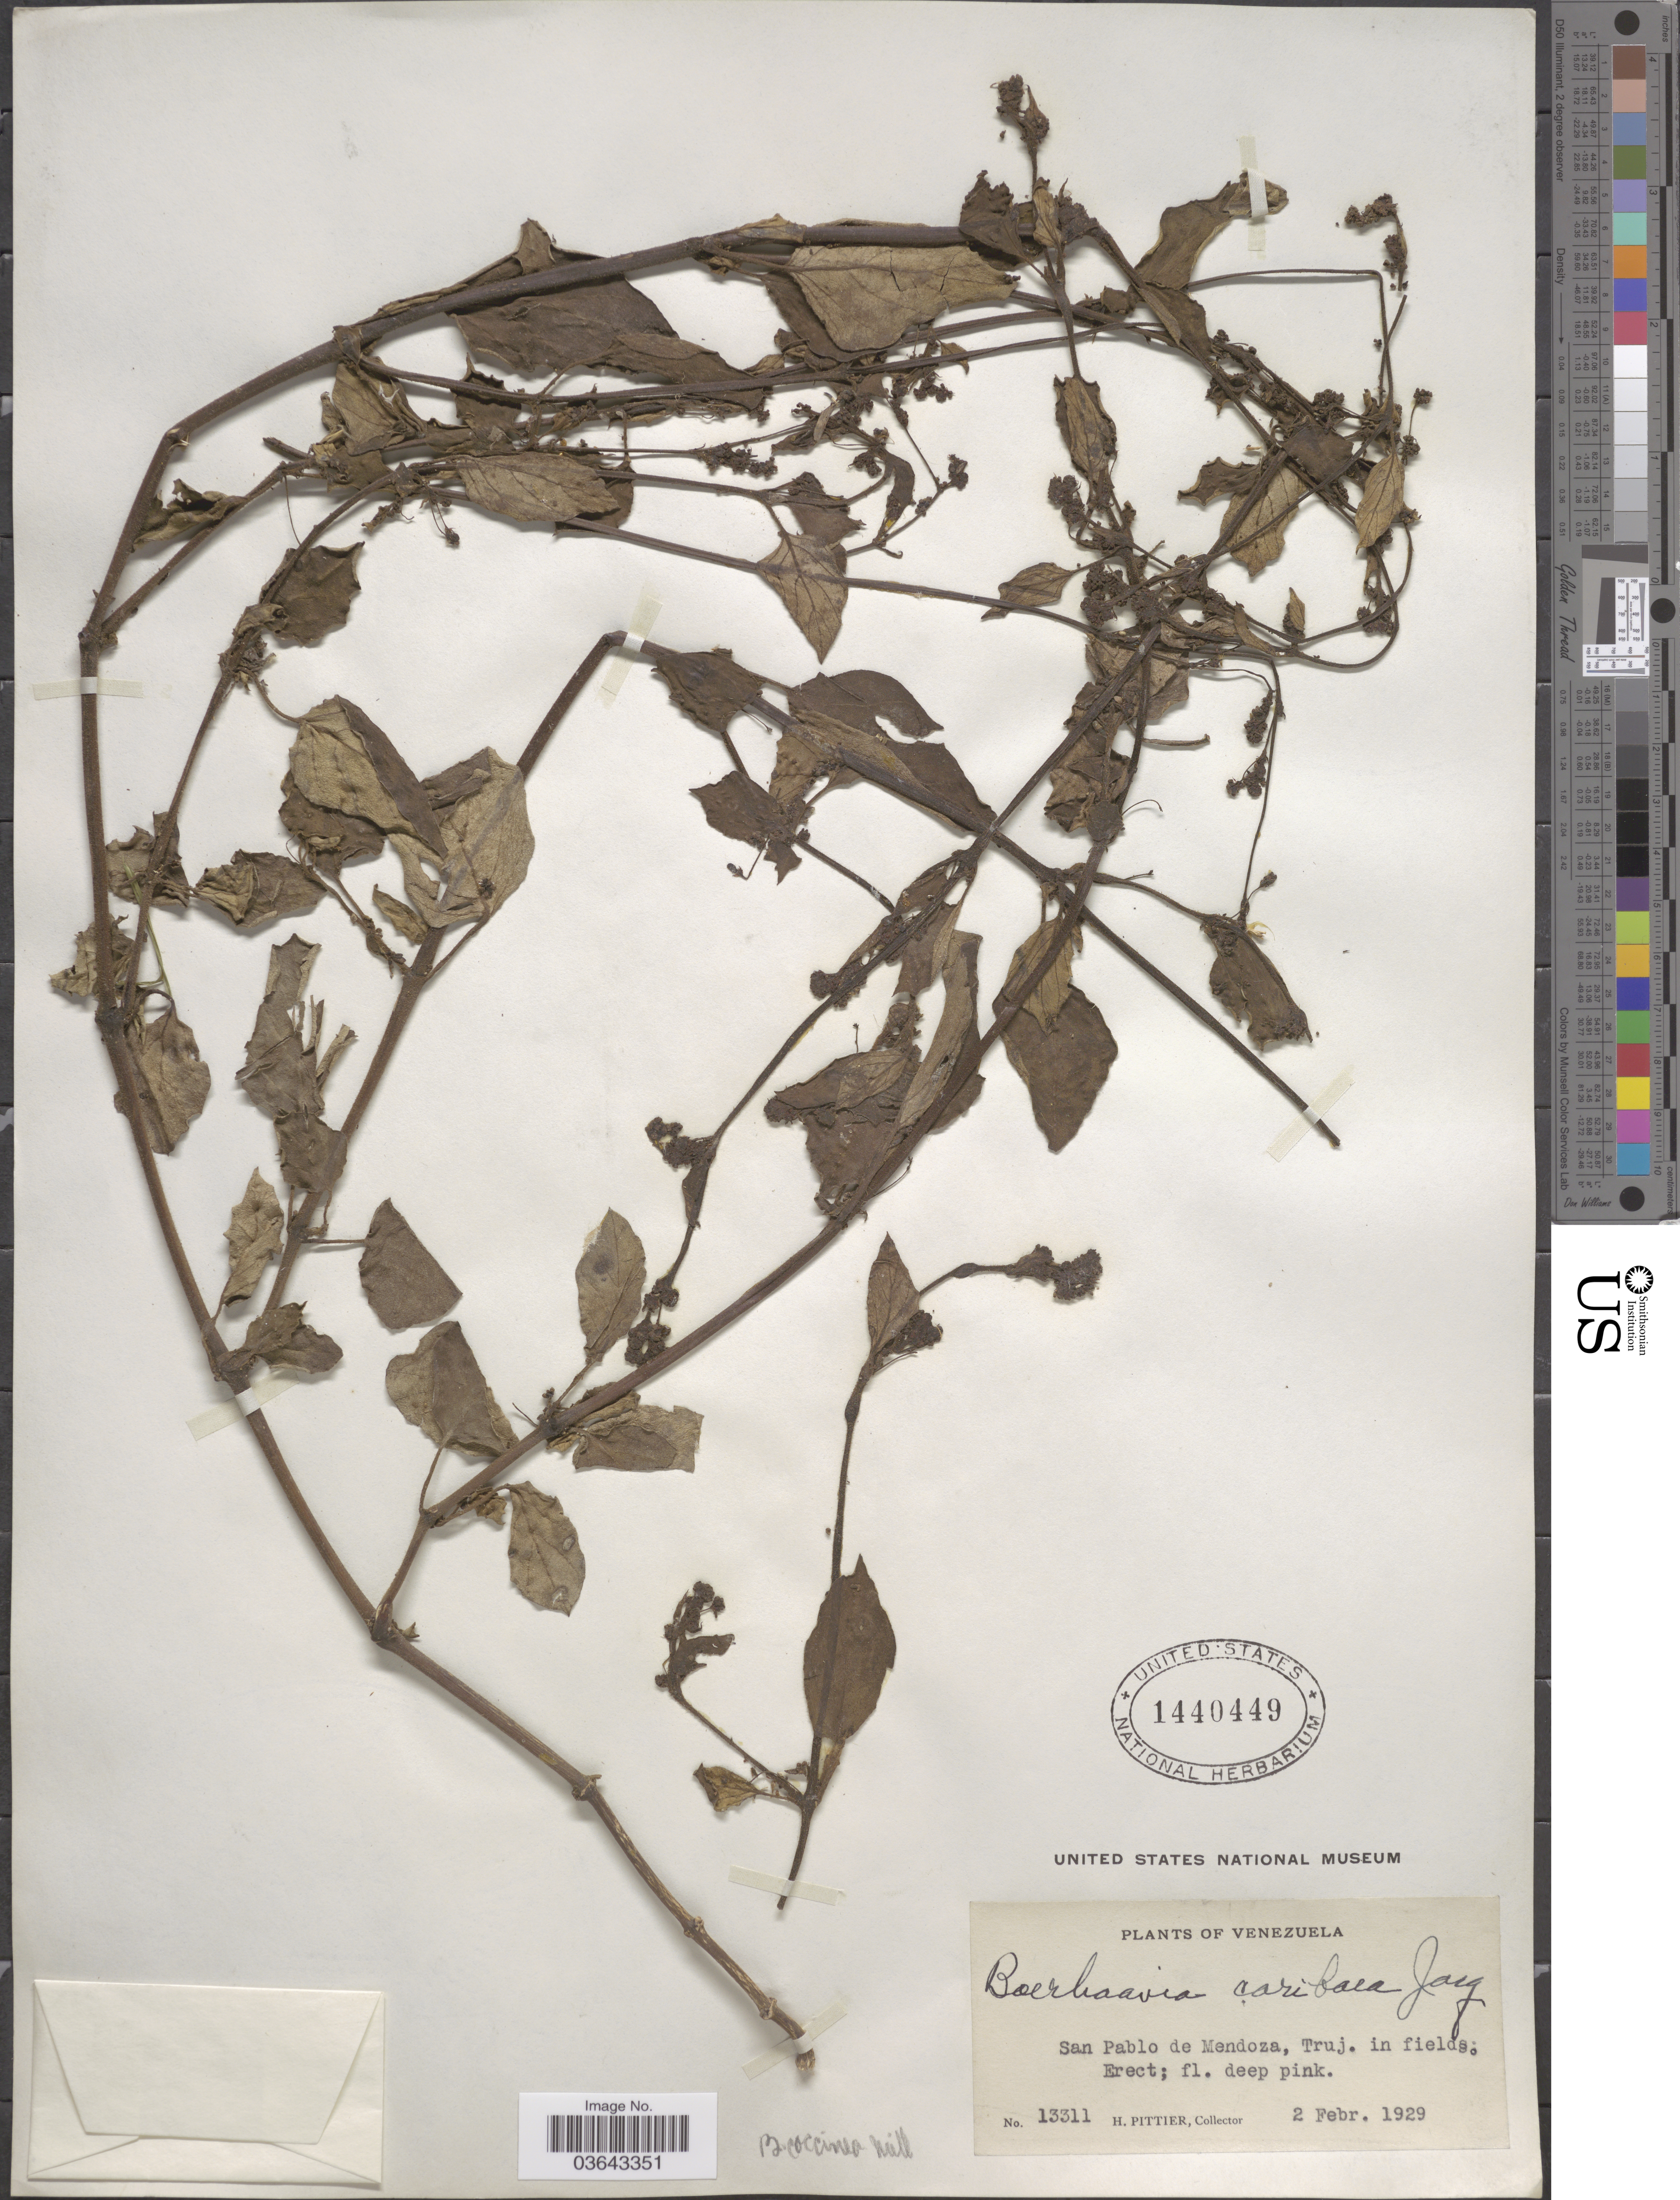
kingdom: Plantae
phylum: Tracheophyta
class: Magnoliopsida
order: Caryophyllales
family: Nyctaginaceae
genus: Boerhavia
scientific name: Boerhavia diffusa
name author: L.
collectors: H. F. Pittier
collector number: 13311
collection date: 1929-02-02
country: Venezuela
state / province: Trujillo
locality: San Pablo de Mendoza.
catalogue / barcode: US 1440449